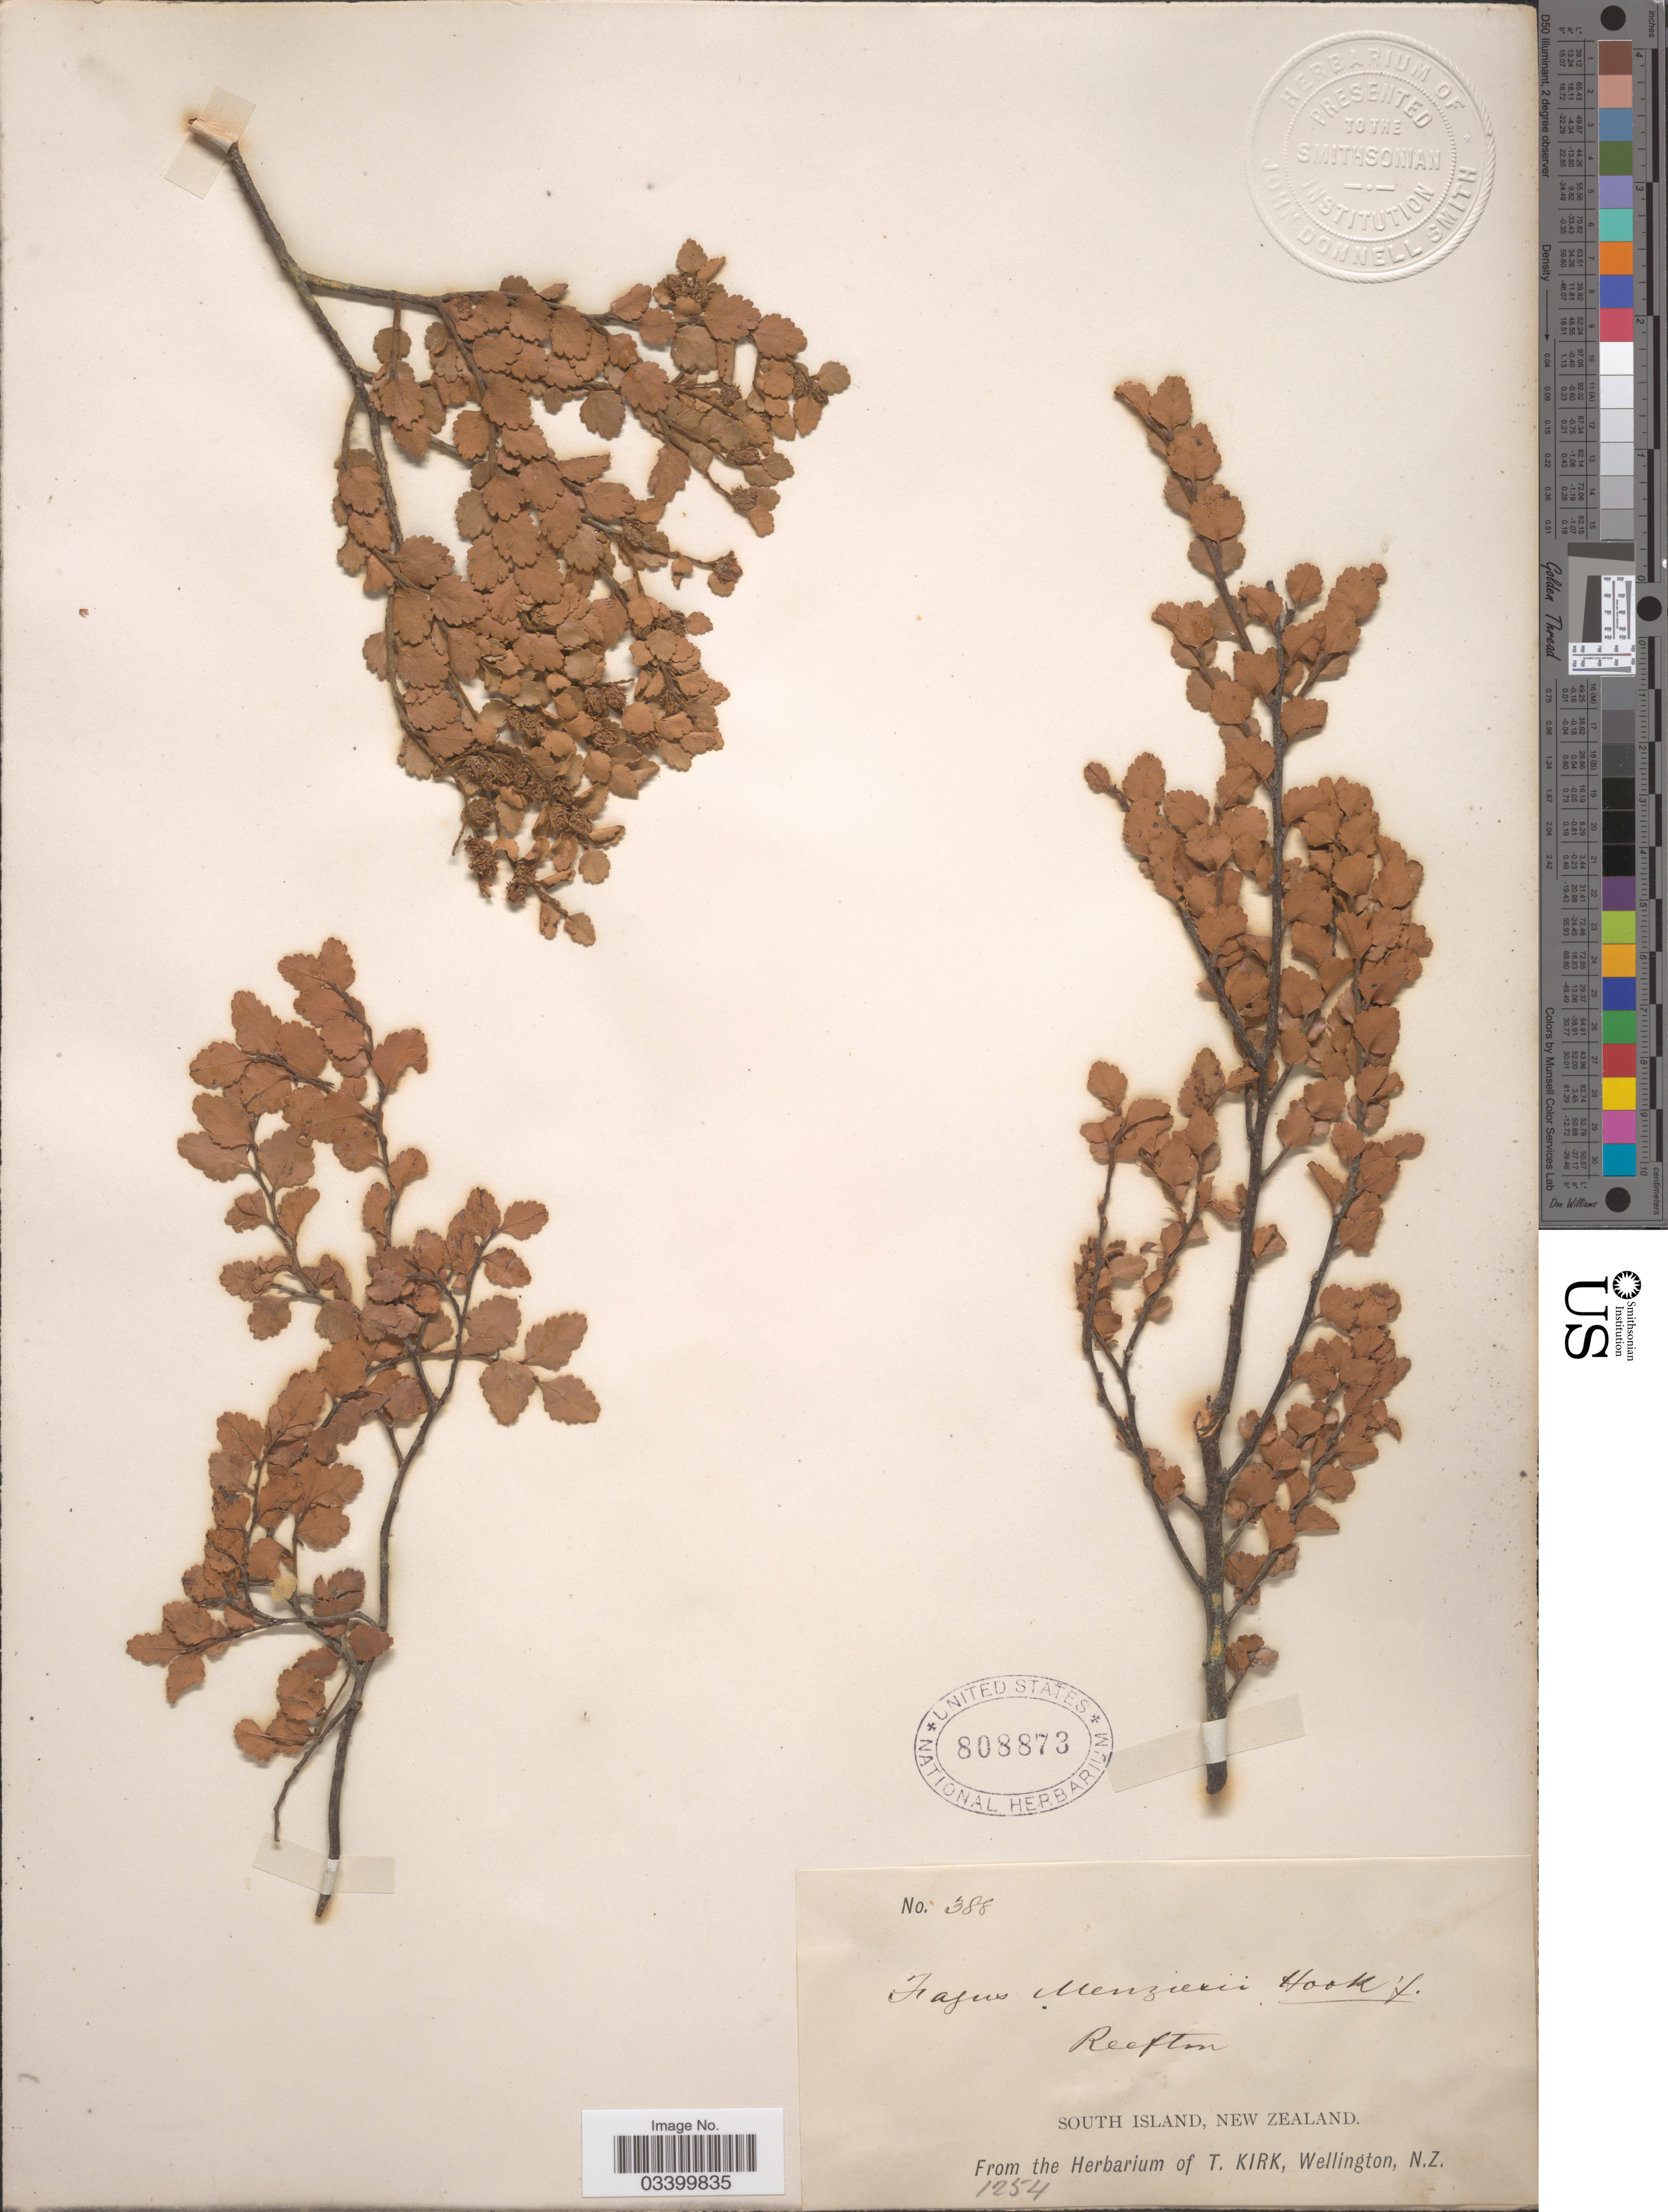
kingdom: Plantae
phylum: Tracheophyta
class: Magnoliopsida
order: Fagales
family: Nothofagaceae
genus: Nothofagus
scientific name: Nothofagus menziesii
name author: (Hook. f.) Oerst.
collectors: ex Herb. T. Kirk, Wellington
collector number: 388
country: New Zealand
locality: Reefton. South Island.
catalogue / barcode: US 808873